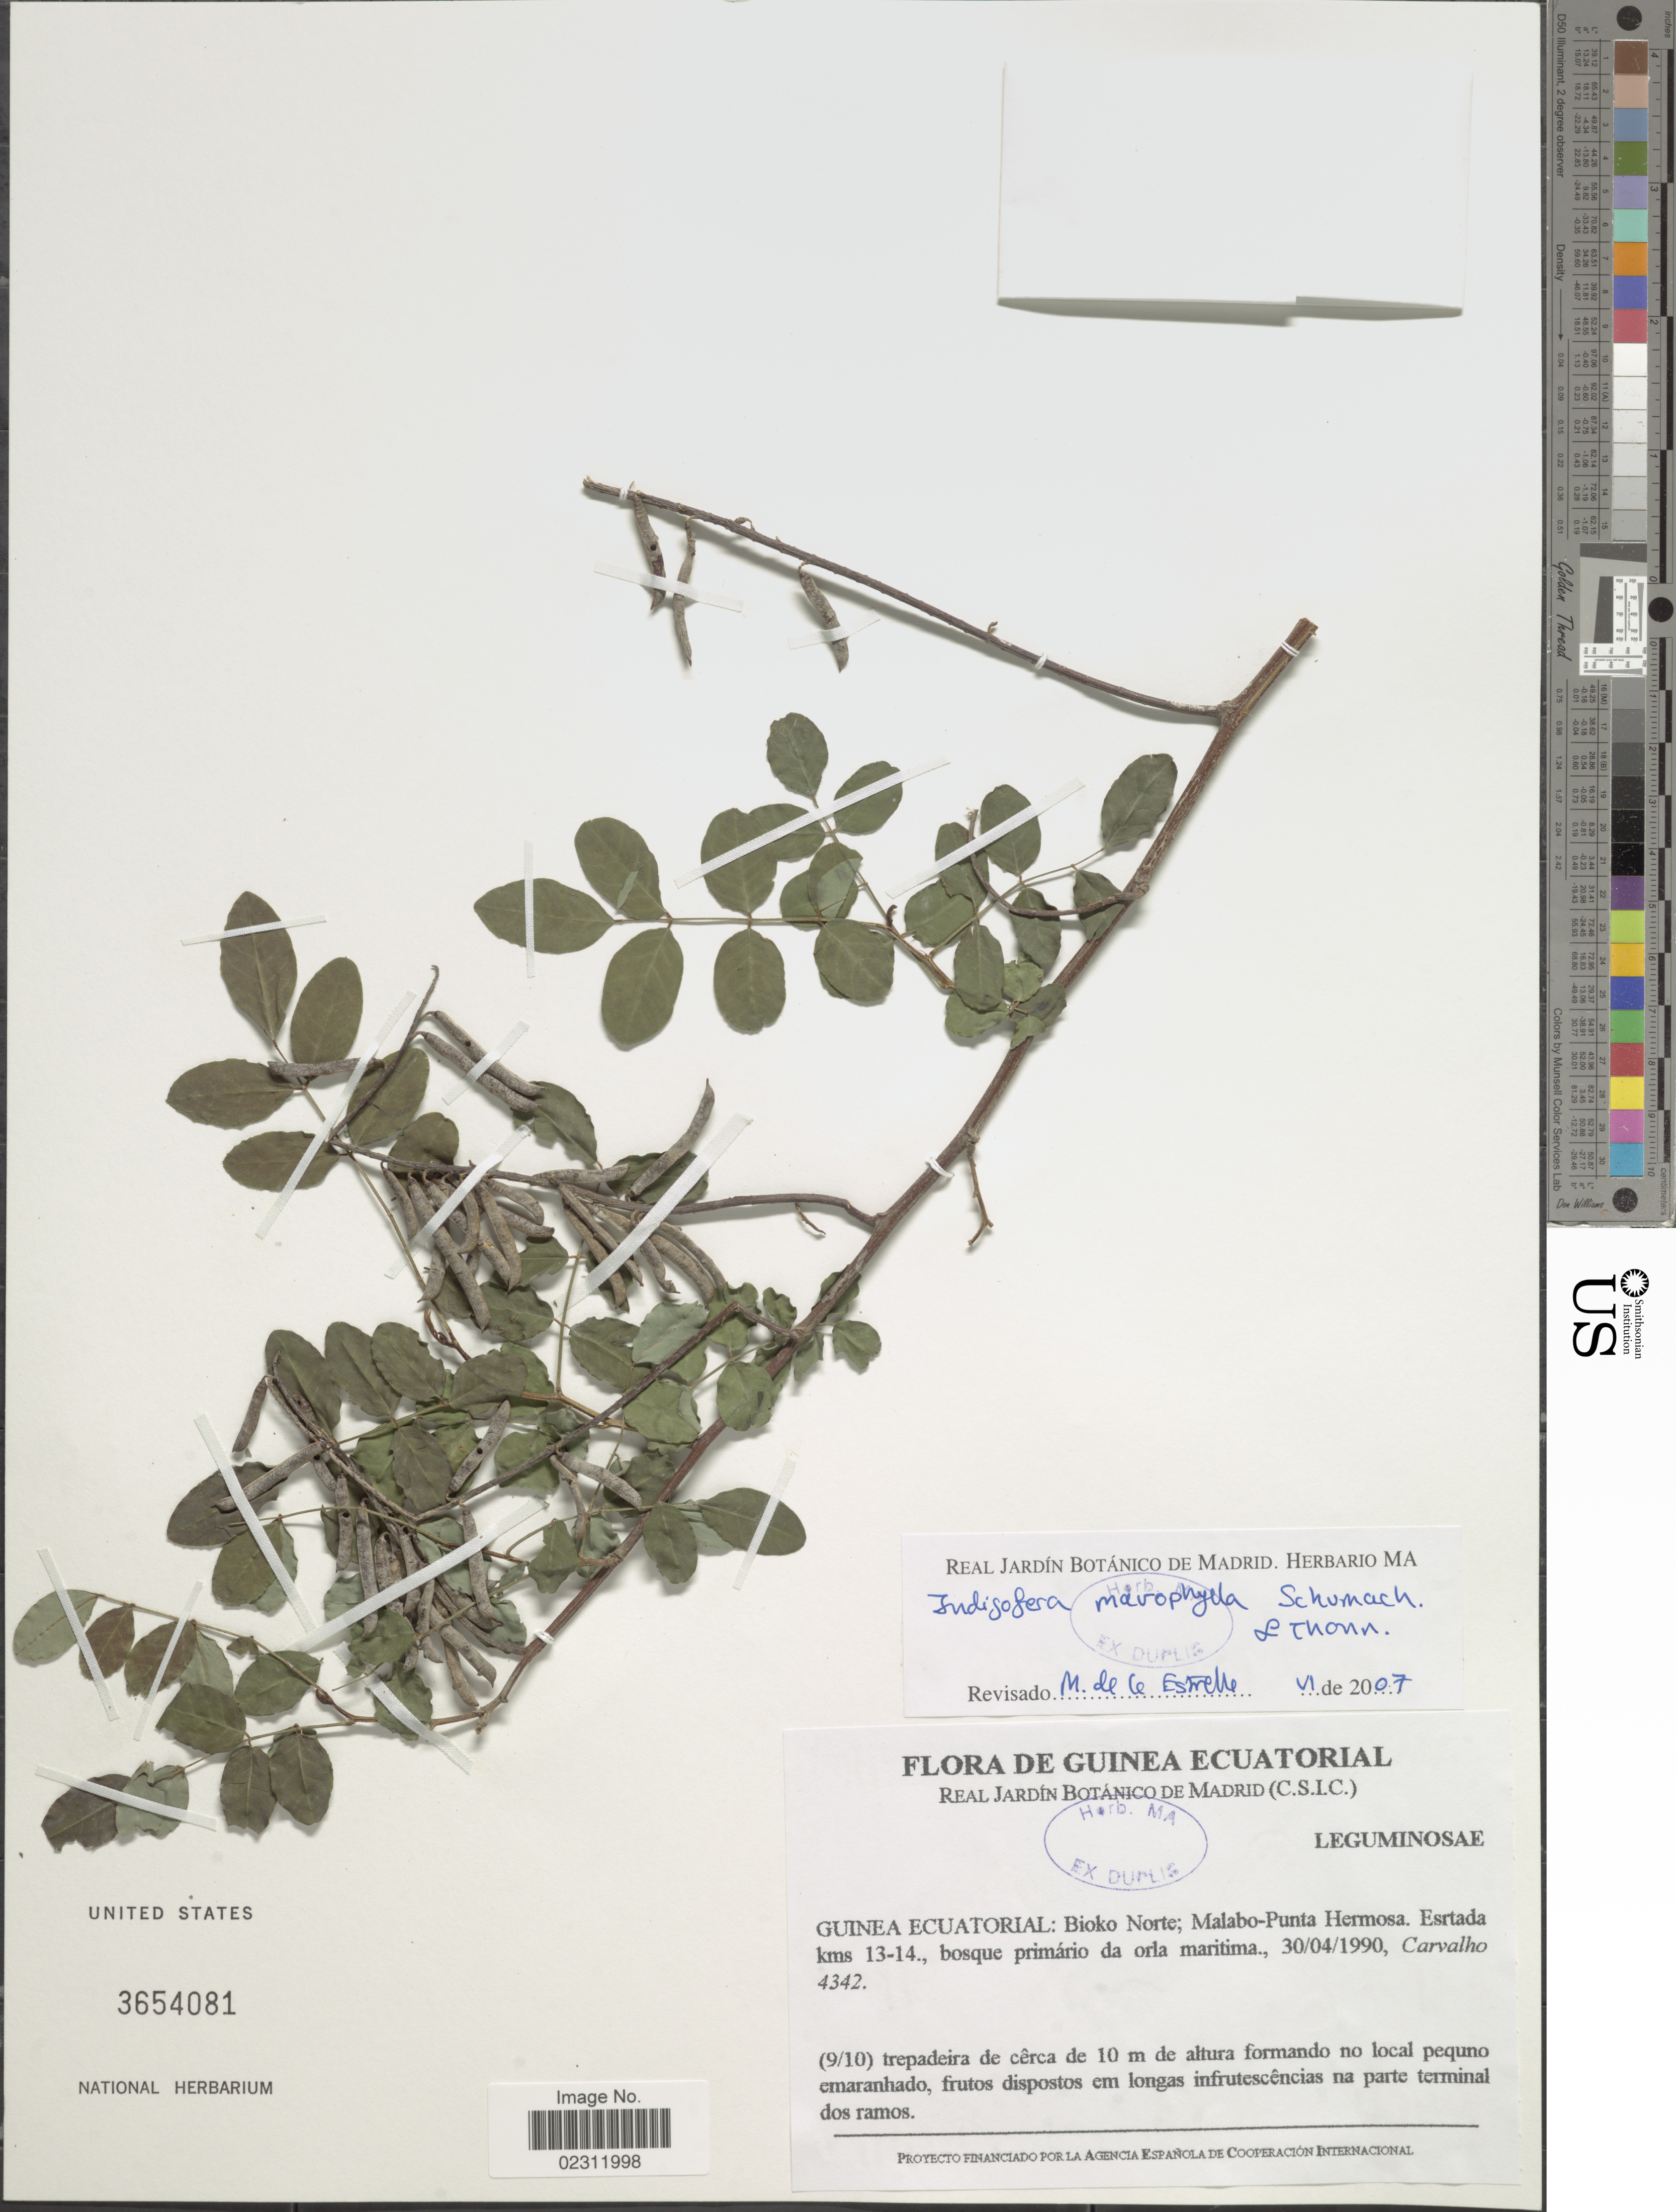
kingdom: Plantae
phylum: Tracheophyta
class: Magnoliopsida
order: Fabales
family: Fabaceae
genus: Indigofera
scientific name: Indigofera macrophylla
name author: Schumach.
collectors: Carvalho, --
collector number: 4342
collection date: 1990-04-30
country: Equatorial Guinea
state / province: Bioko Norte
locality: Malabo-Punta Hermosa, Estrada kms 13-14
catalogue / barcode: US 3654081